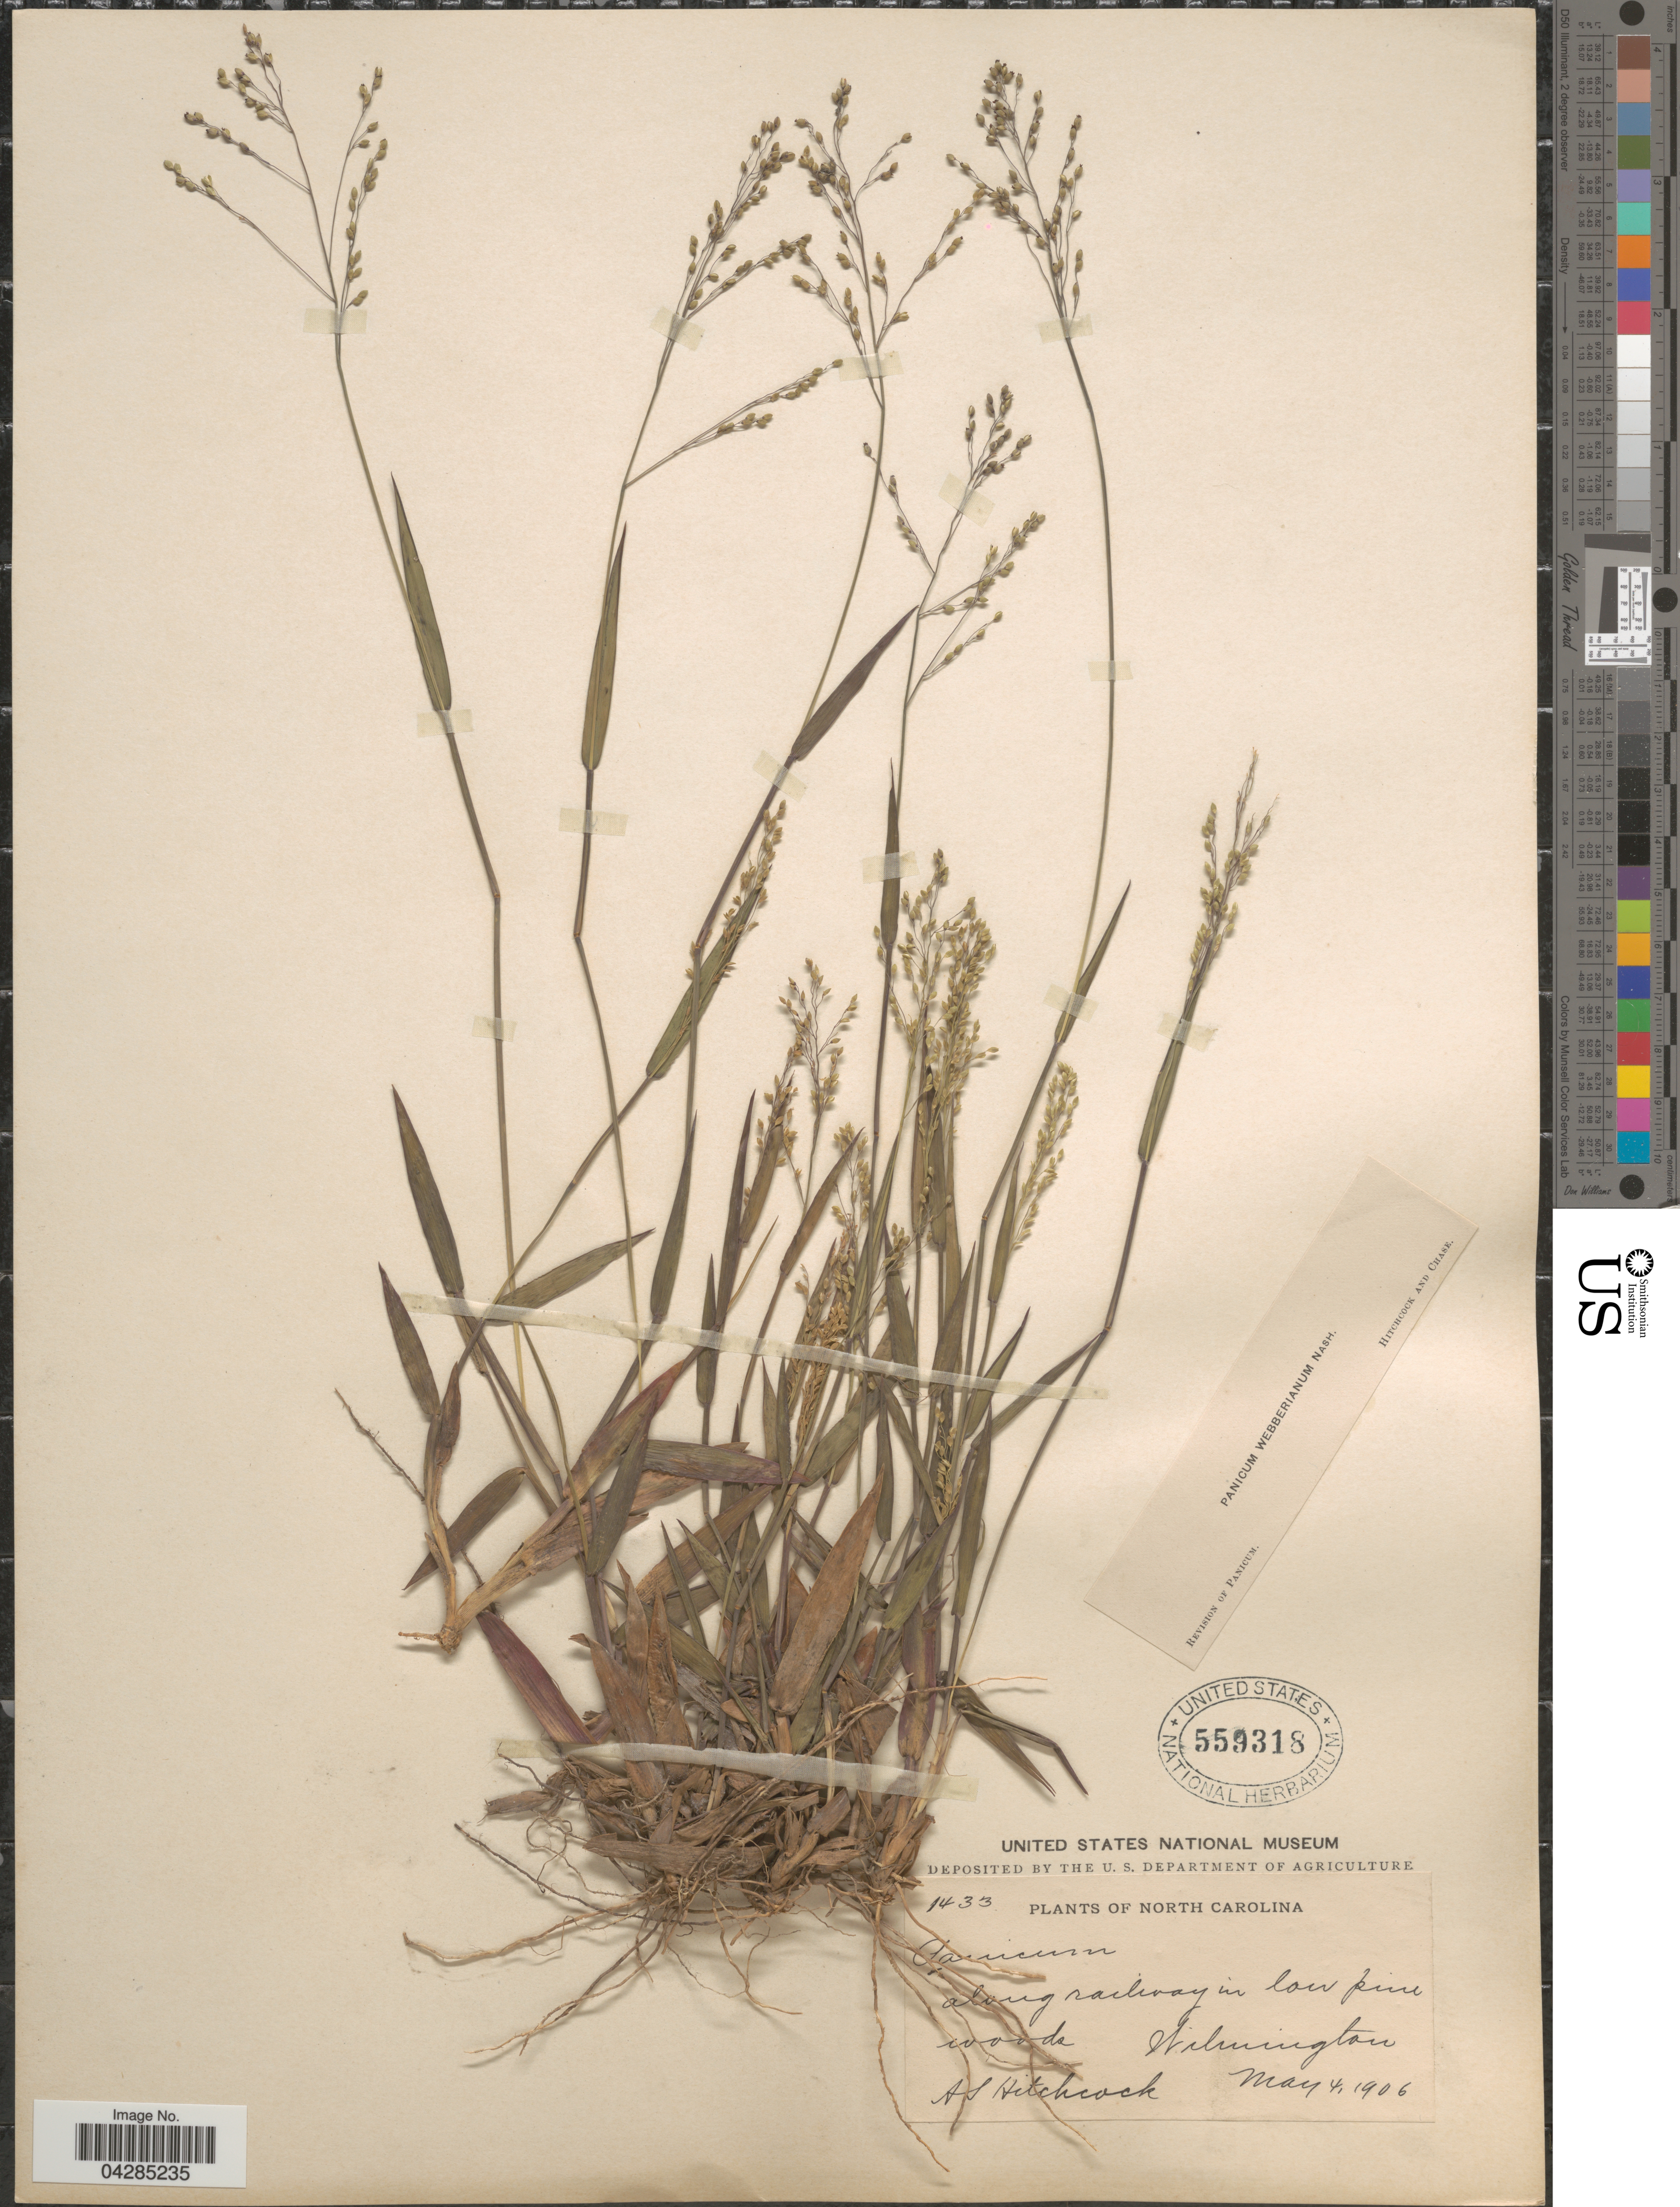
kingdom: Plantae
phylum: Tracheophyta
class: Liliopsida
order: Poales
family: Poaceae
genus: Dichanthelium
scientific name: Dichanthelium portoricense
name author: (Desv. ex Ham.) B.F. Hansen & Wunderlin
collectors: A. S. Hitchcock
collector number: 1433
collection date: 1906-05-04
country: United States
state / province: North Carolina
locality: Along railway in low pine woods. Wilmington.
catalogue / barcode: US 559318